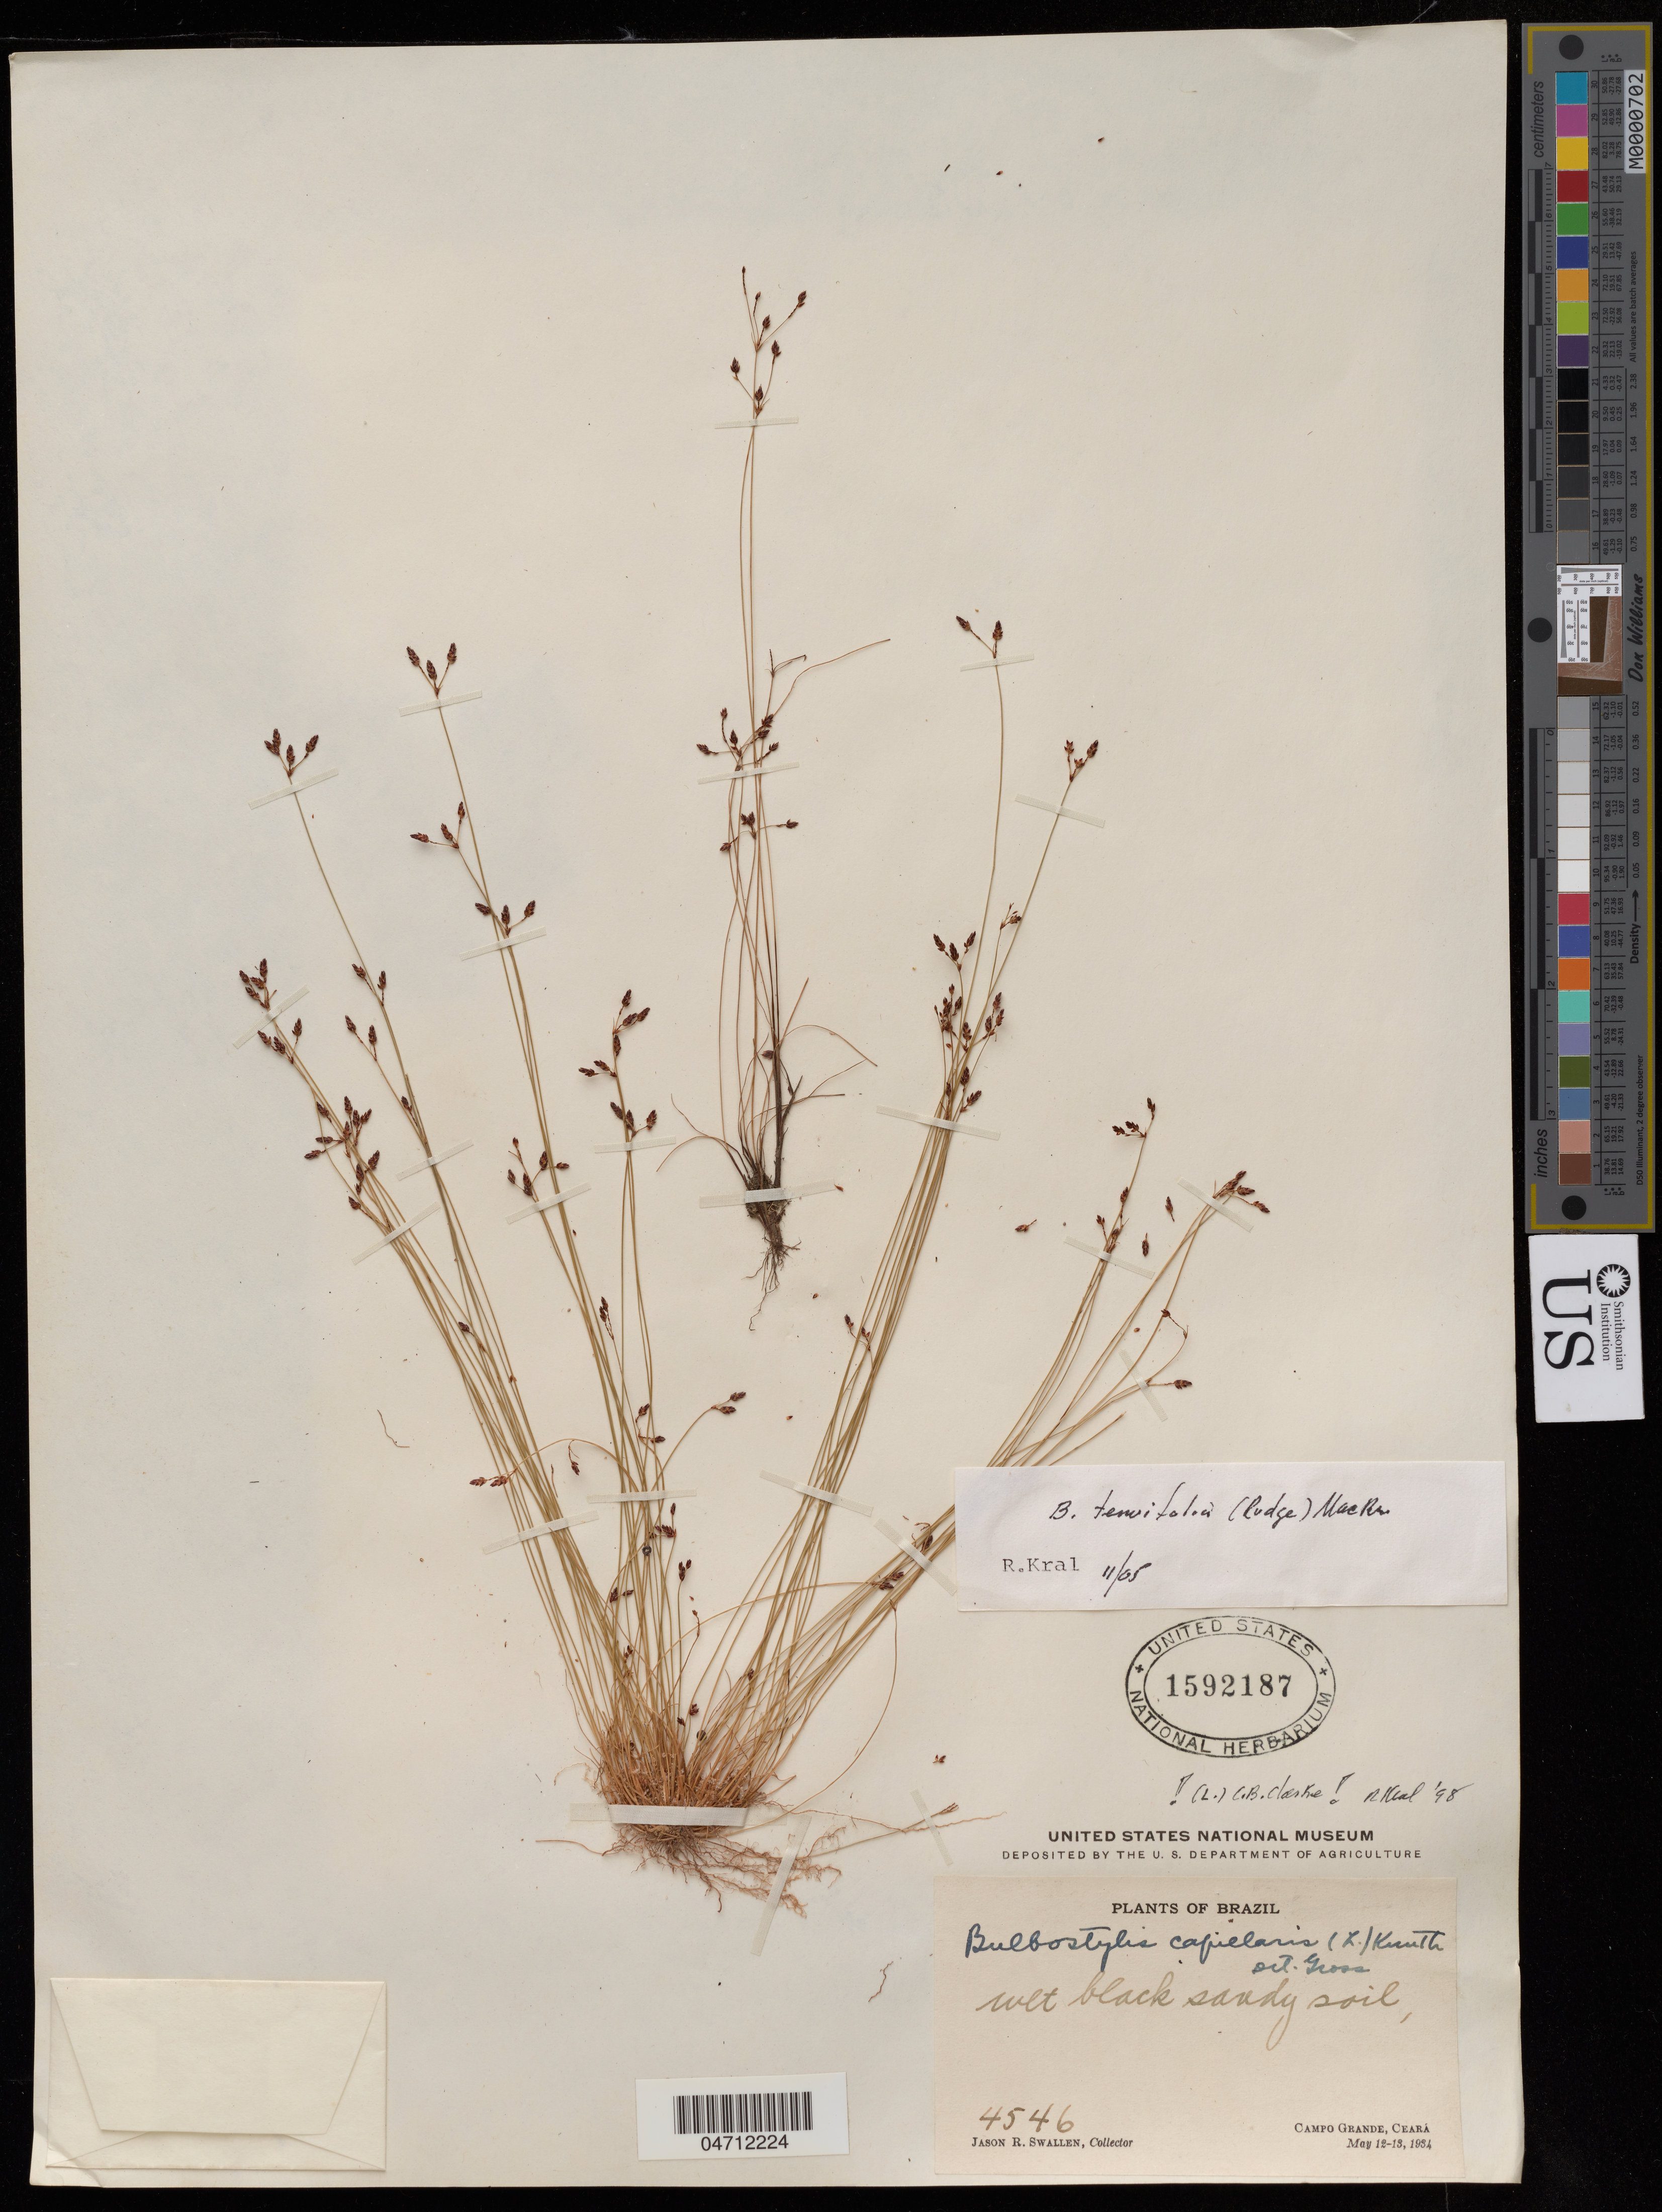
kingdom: Plantae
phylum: Tracheophyta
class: Liliopsida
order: Poales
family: Cyperaceae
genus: Bulbostylis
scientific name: Bulbostylis tenuifolia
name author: (Rudge) J.F. Macbr.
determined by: Kral, Robert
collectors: J. R. Swallen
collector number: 4546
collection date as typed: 12 May 1934 to 13 May 1934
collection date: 1934-05-12/1934-05-13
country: Brazil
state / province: Ceará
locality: Campo Grande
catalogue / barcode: US 1592187